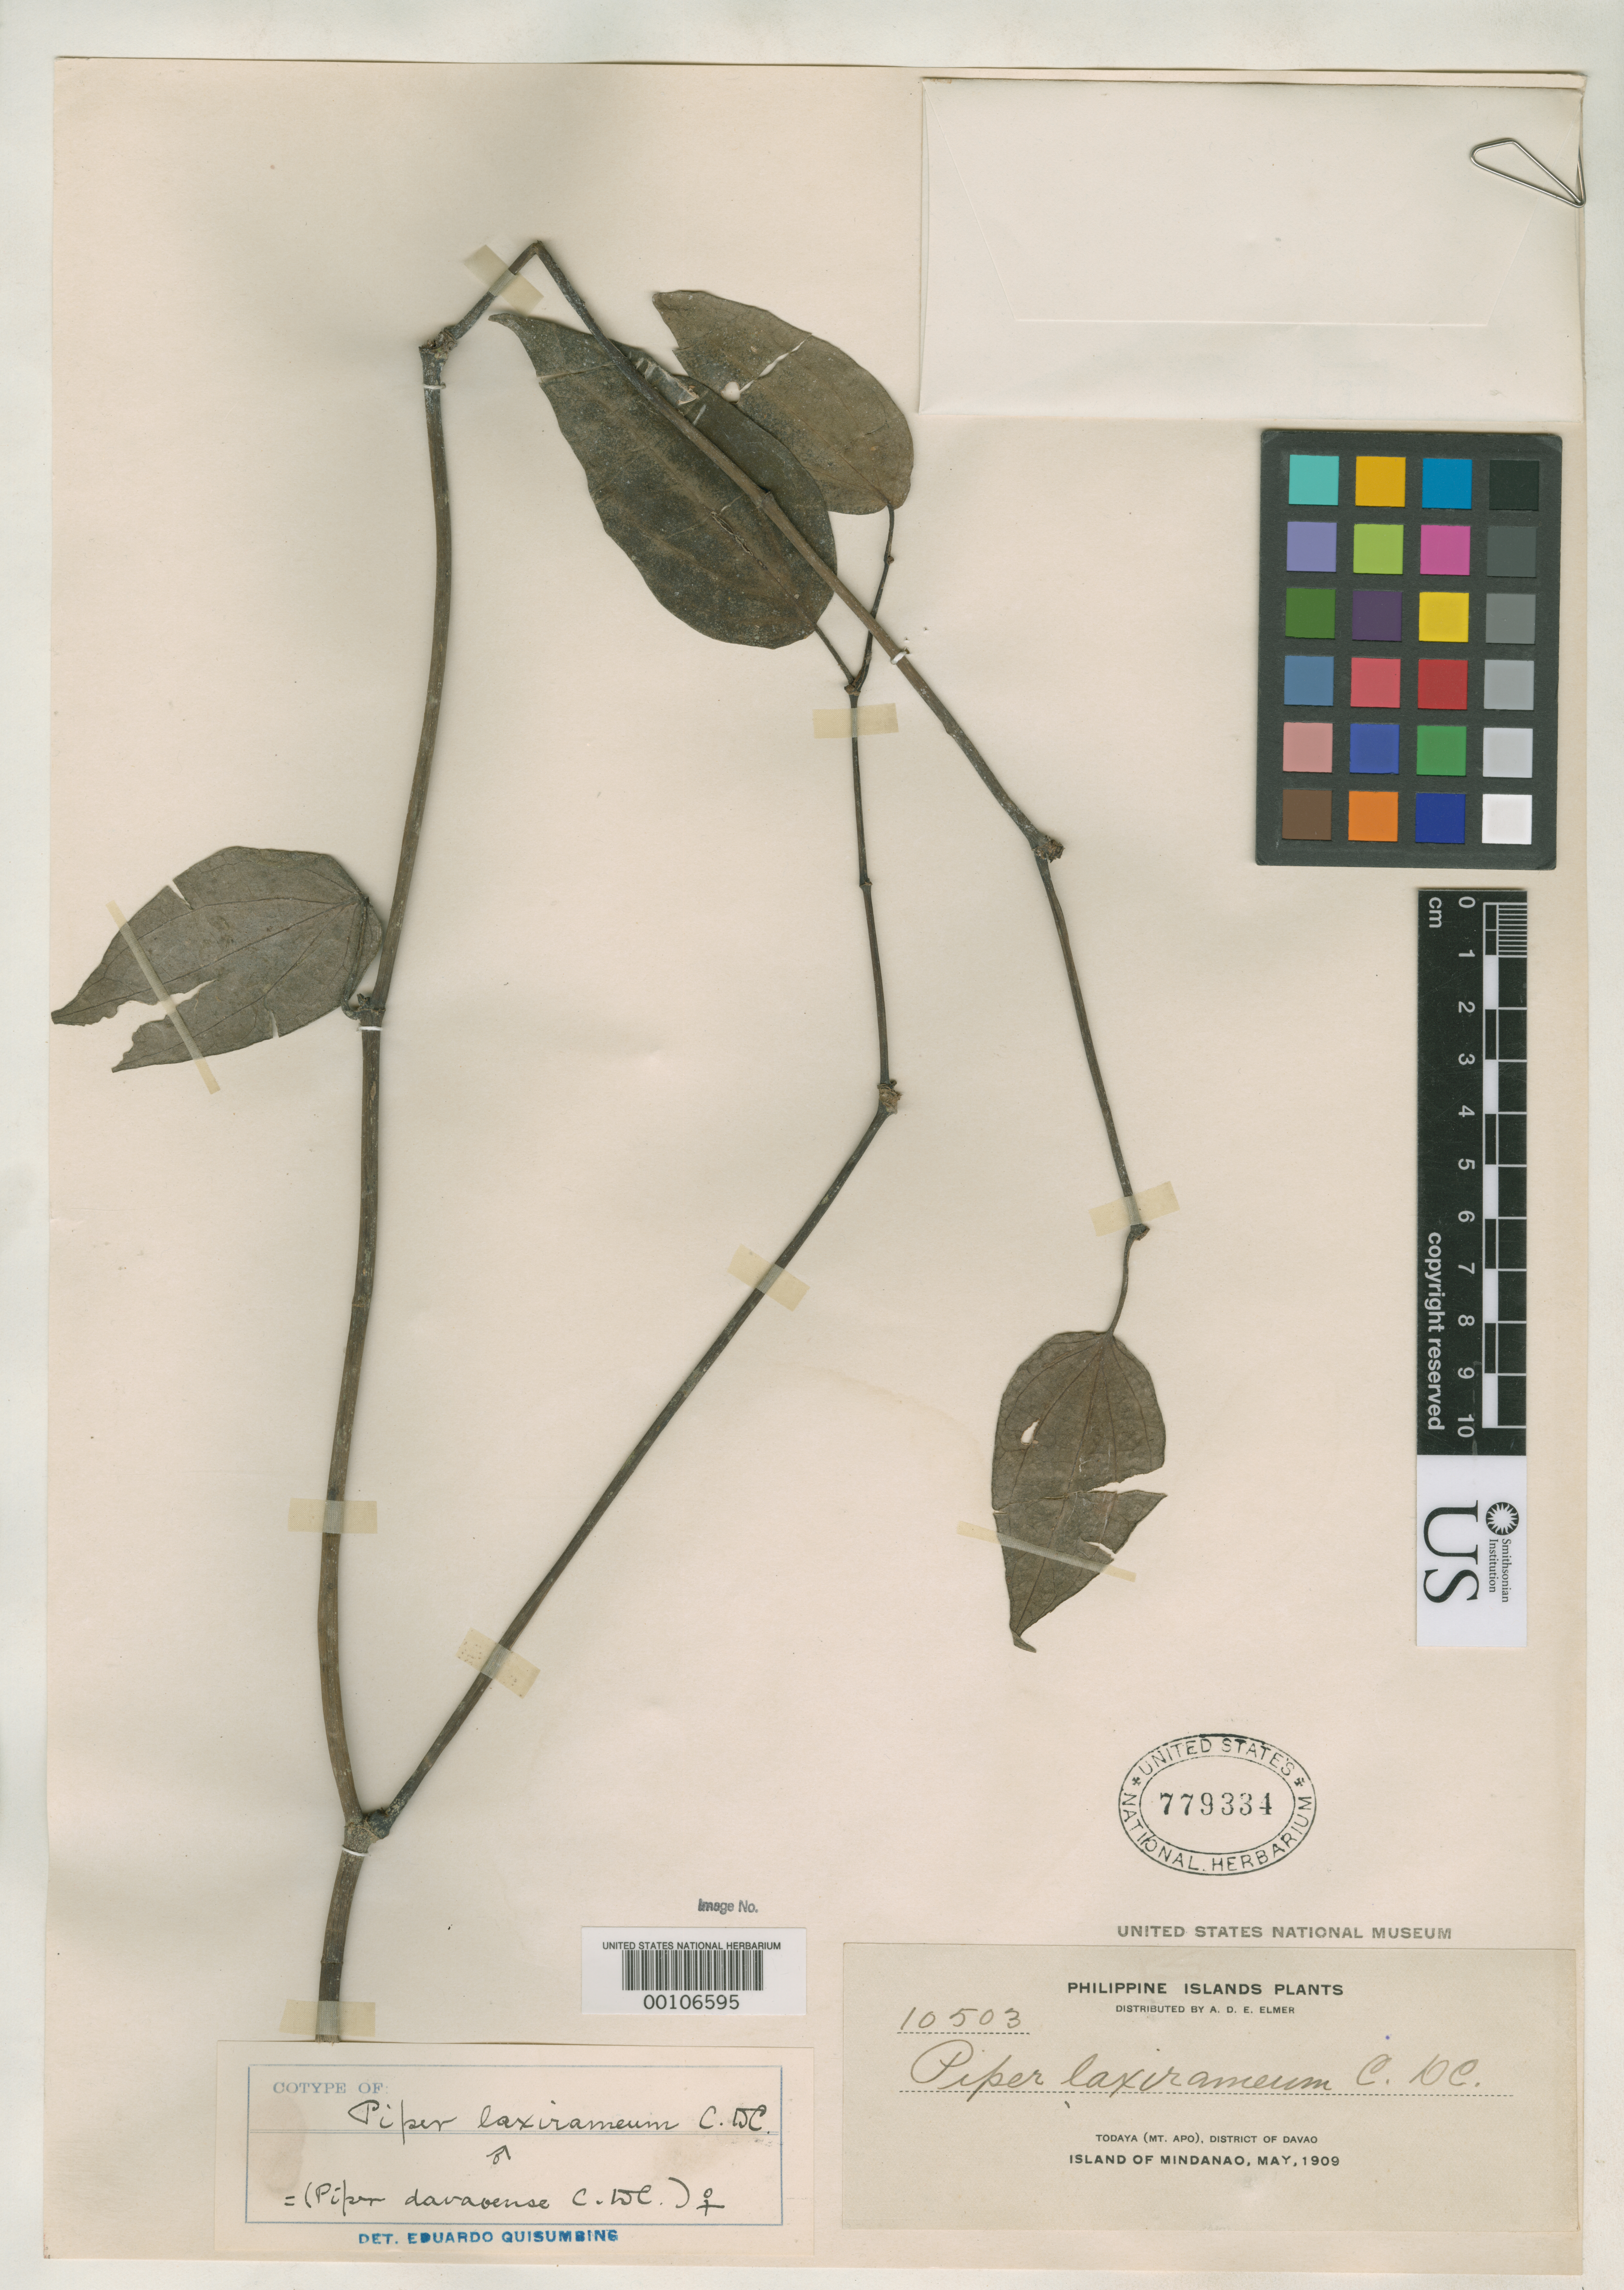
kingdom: Plantae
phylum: Tracheophyta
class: Magnoliopsida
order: Piperales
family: Piperaceae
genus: Piper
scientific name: Piper laxirameum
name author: C. DC. in Elmer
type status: Isotype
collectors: A. D. E. Elmer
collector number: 10503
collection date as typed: May 1909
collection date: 1909-05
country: Philippines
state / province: Davao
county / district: Davao del Sur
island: Mindanao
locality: Todaya, Mt. Apo.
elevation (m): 1219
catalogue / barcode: US 779334